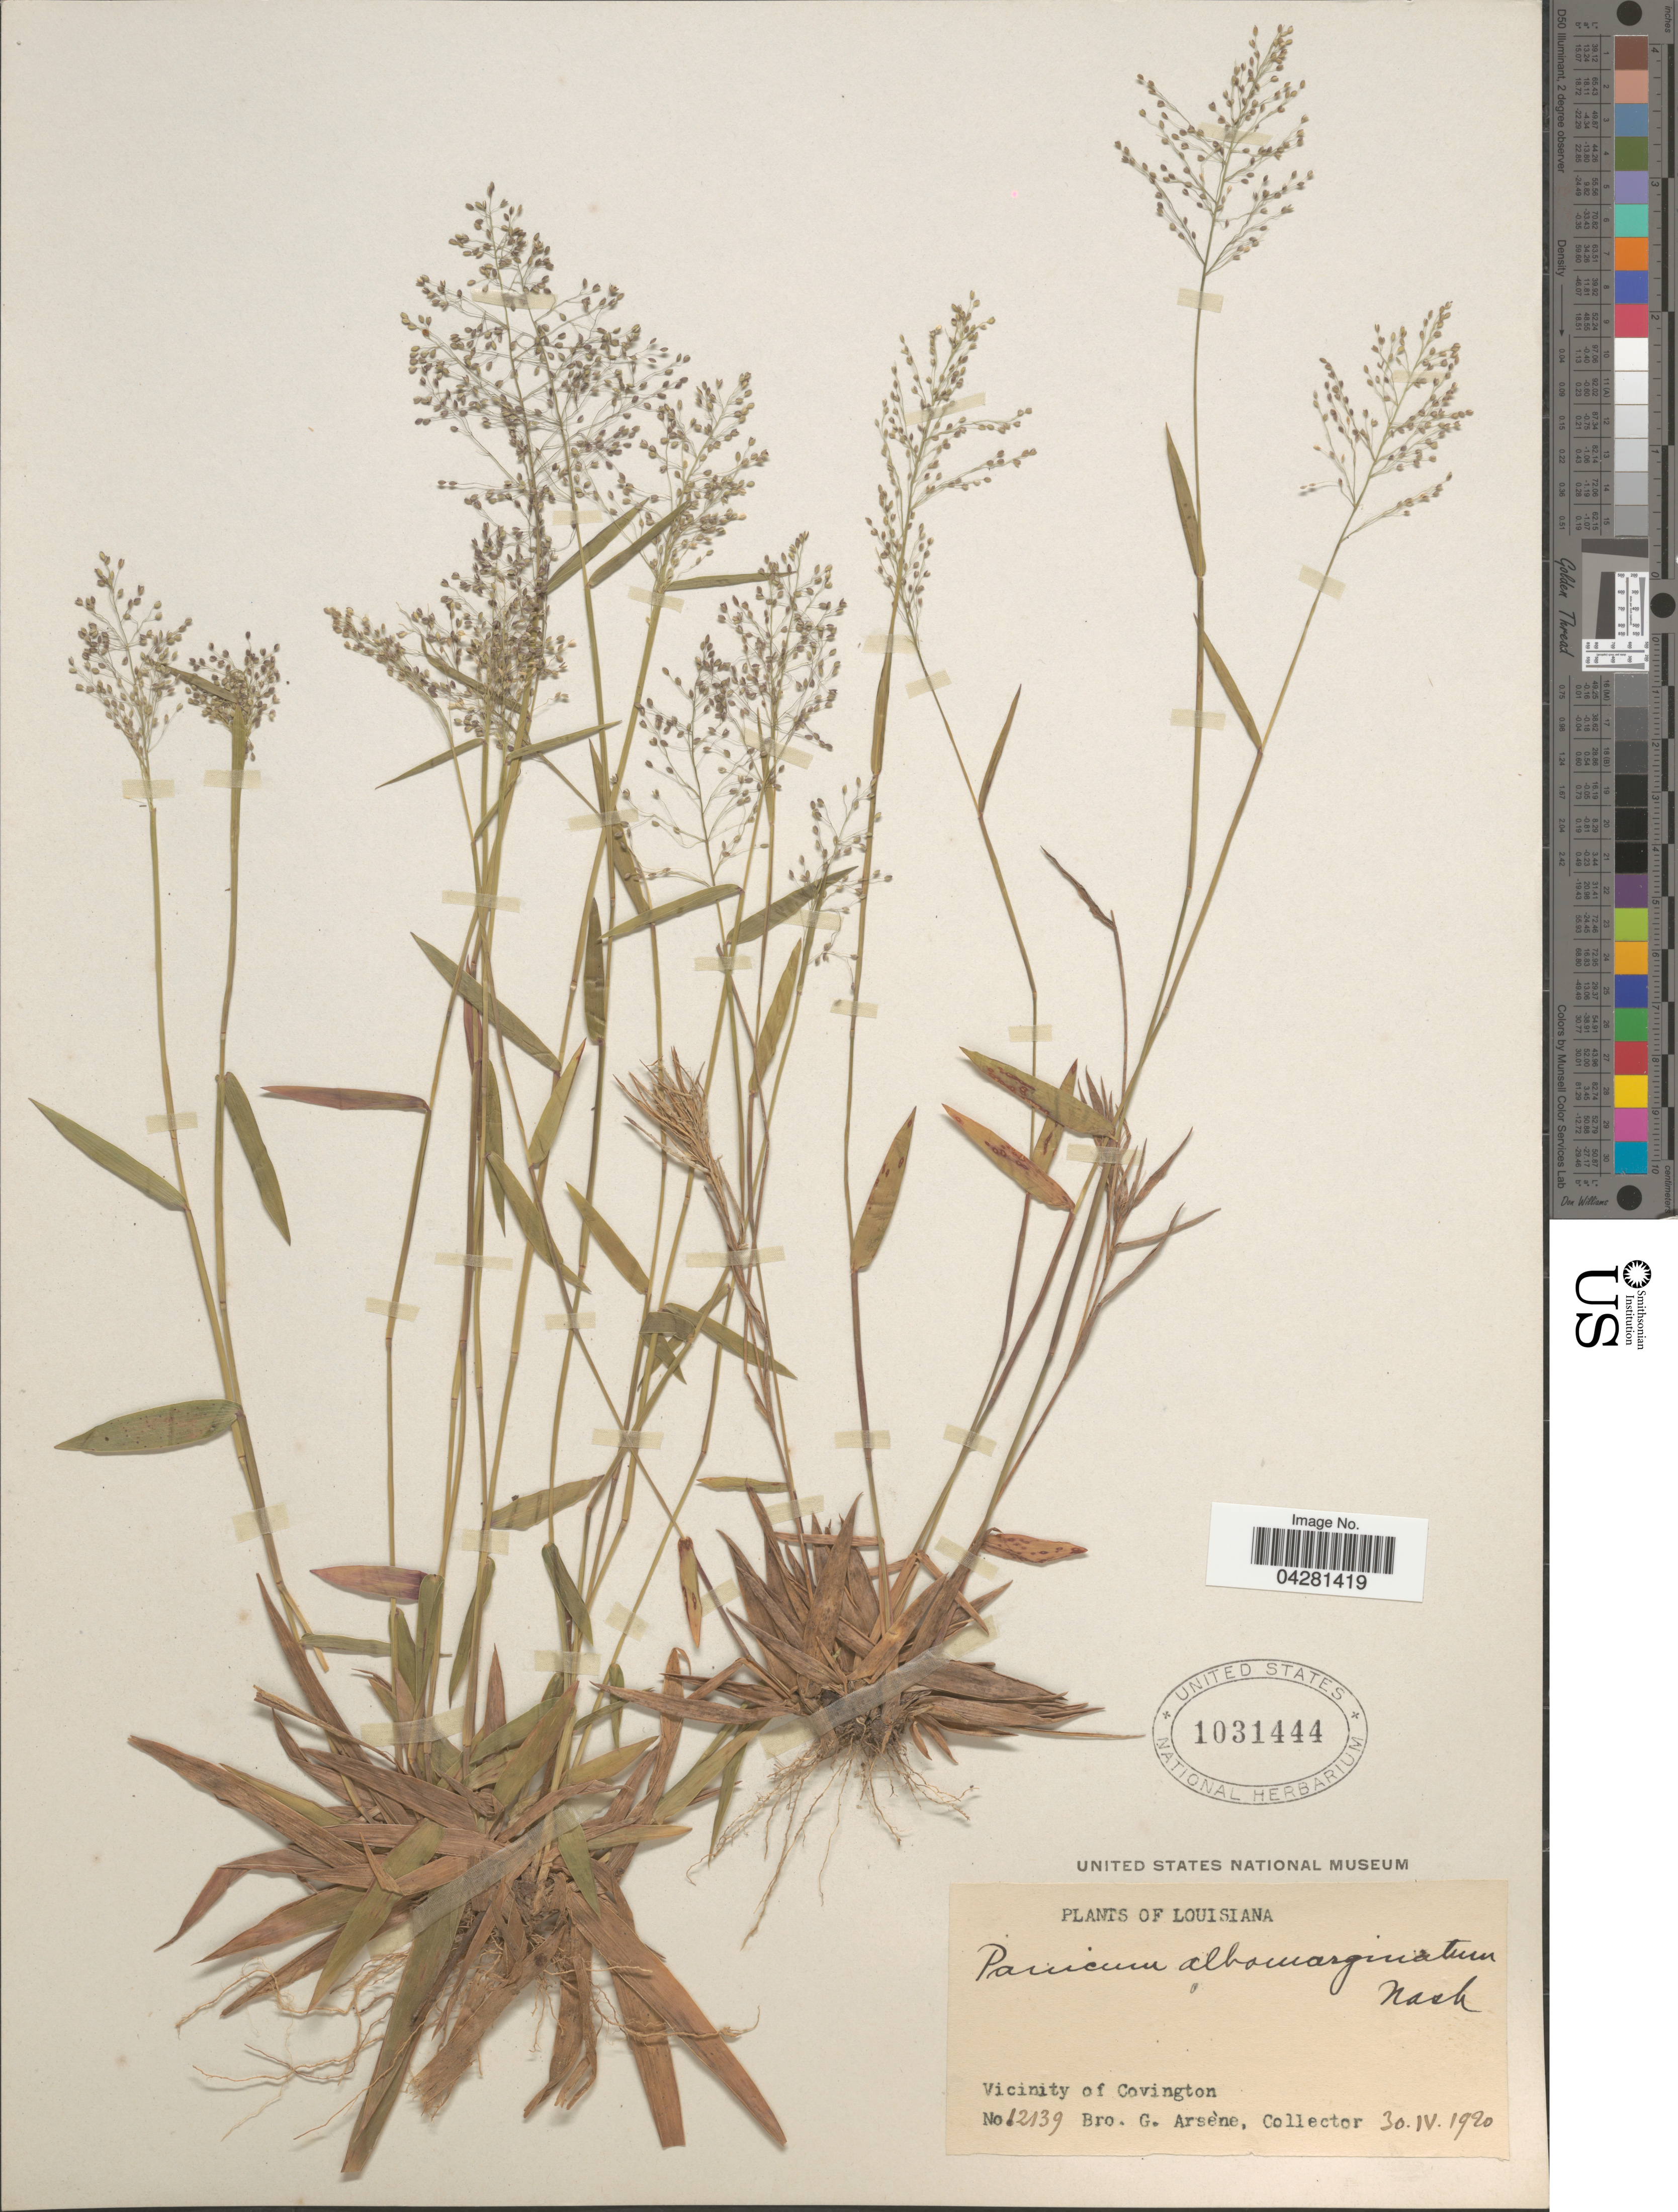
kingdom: Plantae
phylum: Tracheophyta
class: Liliopsida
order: Poales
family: Poaceae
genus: Dichanthelium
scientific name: Dichanthelium dichotomum var. unciphyllum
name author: (Trin.) Davidse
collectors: Bro. G. Arsène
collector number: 12139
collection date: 1920-04-30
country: United States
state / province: Louisiana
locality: Vicinity of Covington.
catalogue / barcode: US 1031444